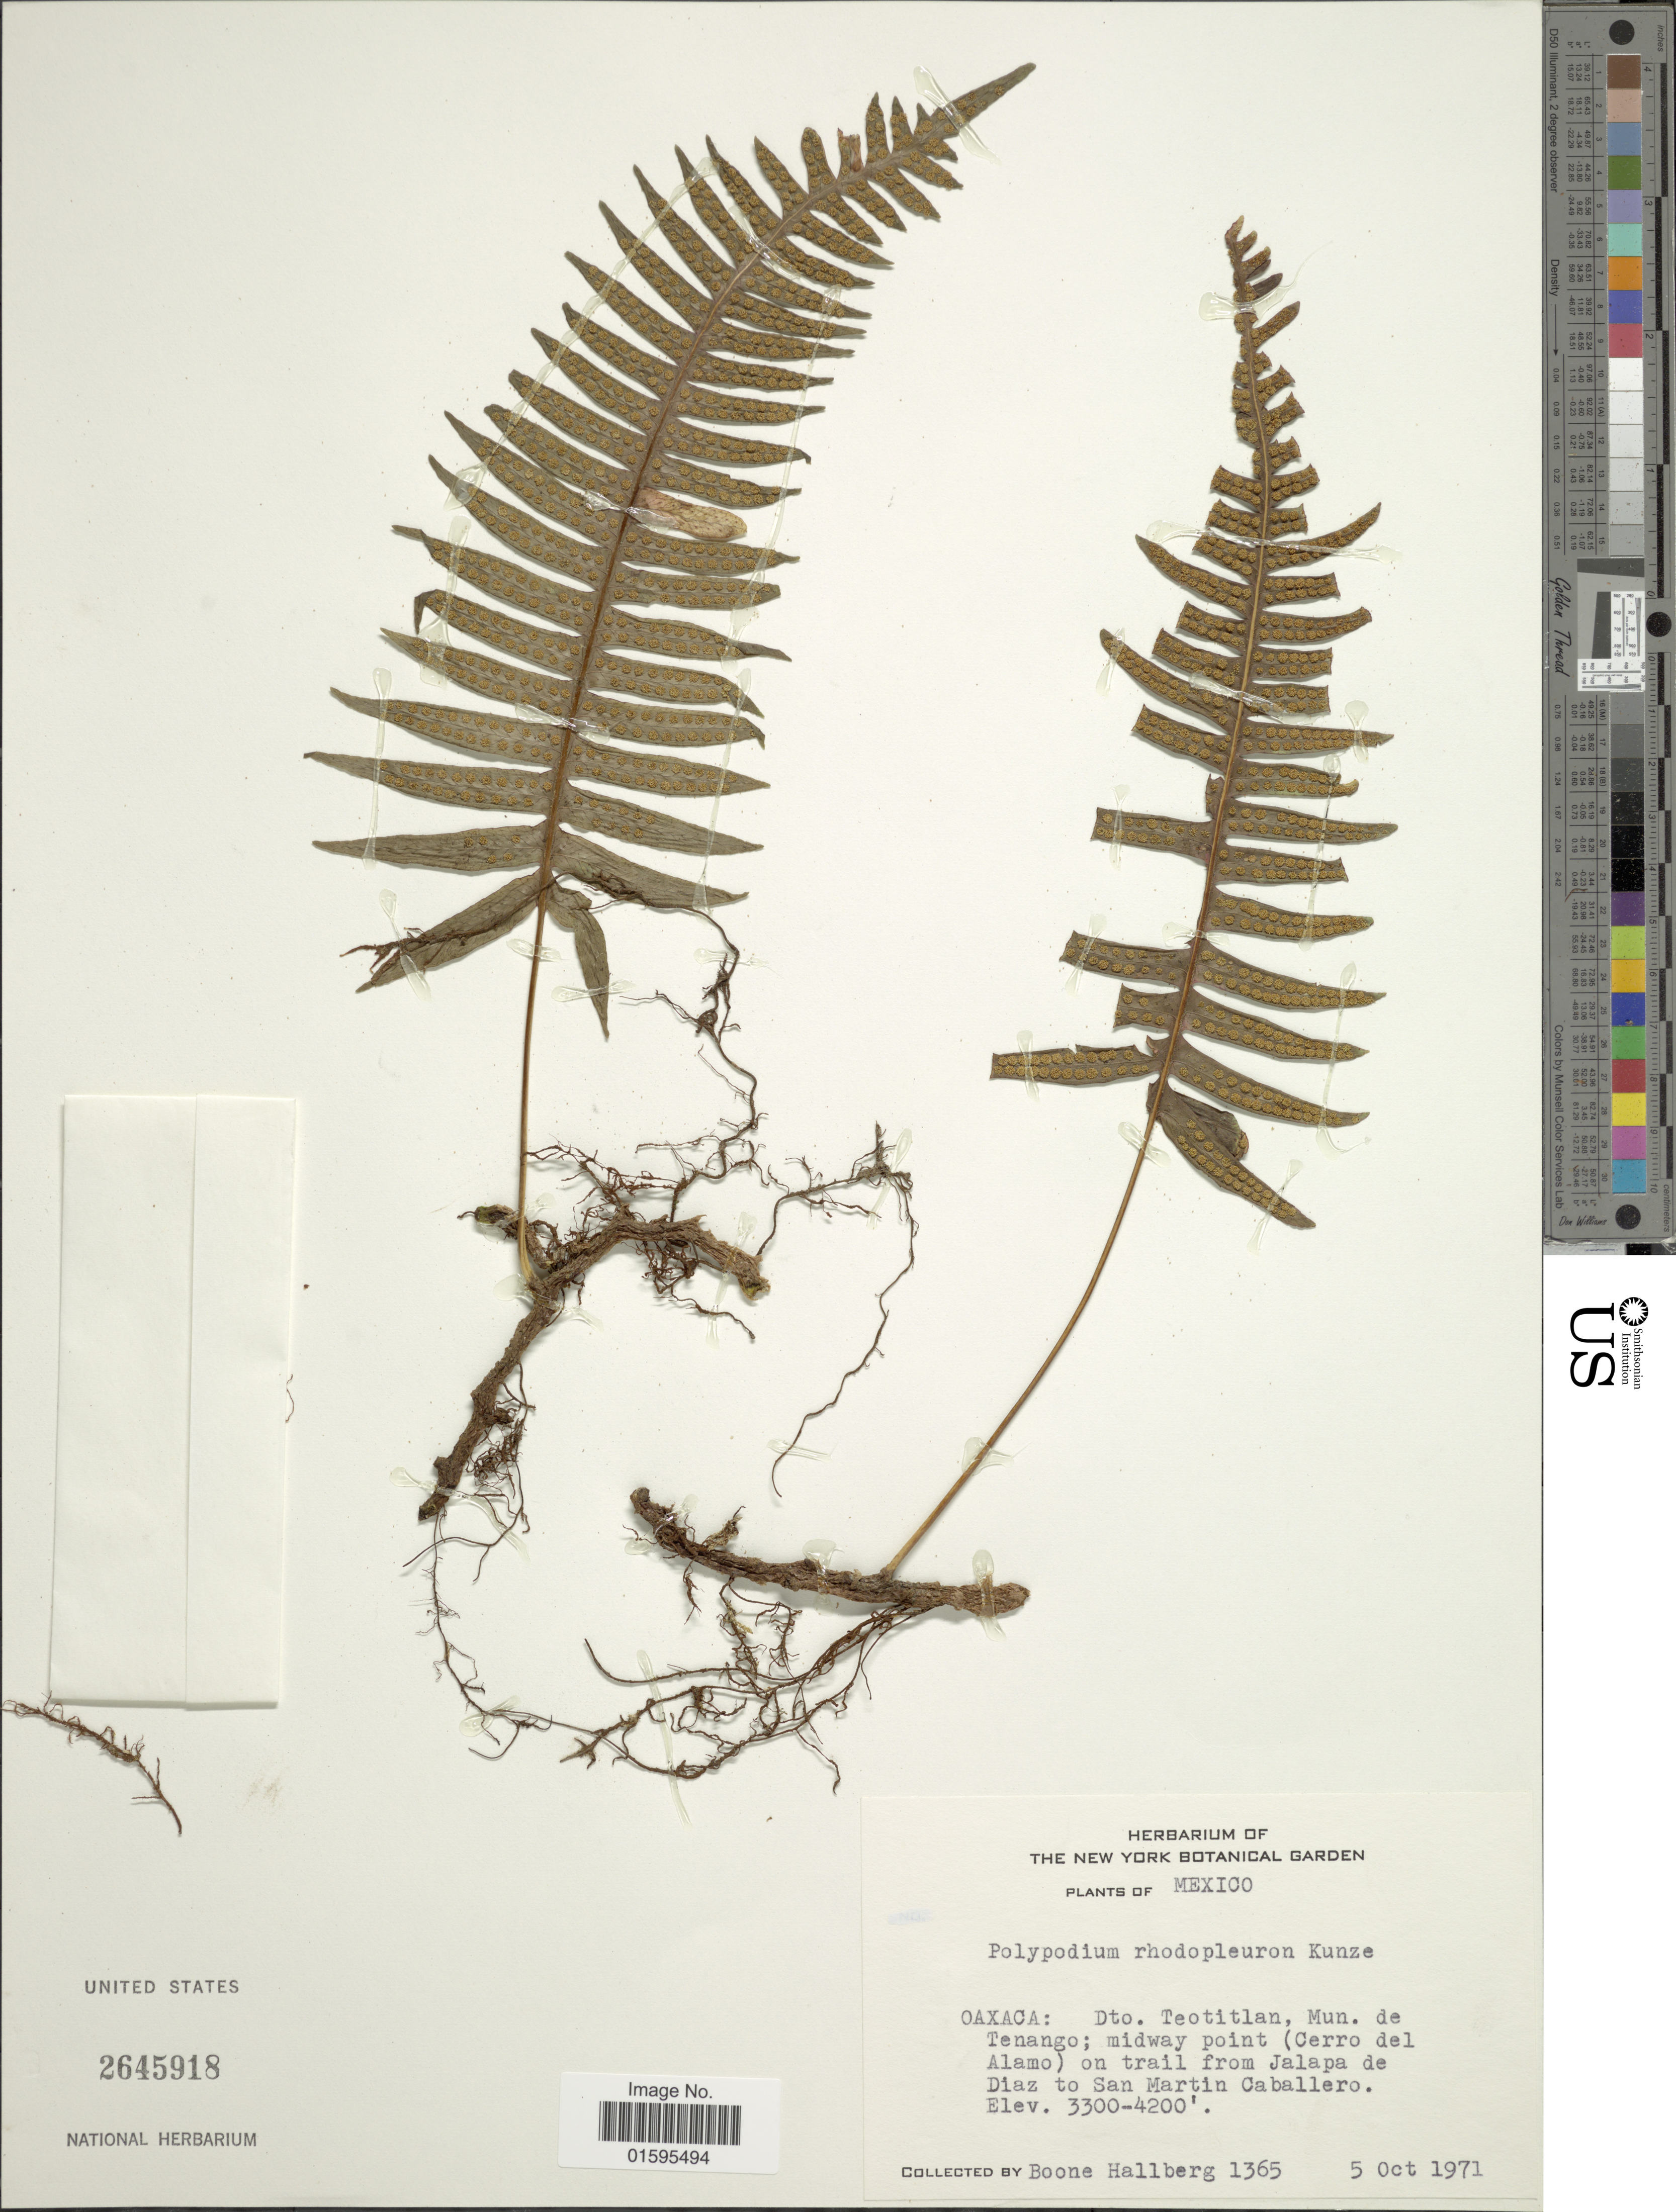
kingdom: Plantae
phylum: Tracheophyta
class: Polypodiopsida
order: Polypodiales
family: Polypodiaceae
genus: Polypodium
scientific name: Polypodium rhodopleuron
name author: Kunze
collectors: B. Hallberg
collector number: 1365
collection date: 1971-10-05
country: Mexico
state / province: Oaxaca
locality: Oaxaca: Dto. Teotitlan, Mun. de Tenango; midway point (Cerro del Alamo) on trail from Jalapa de Diaz to San martin Caballero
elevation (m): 1006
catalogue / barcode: US 2645918